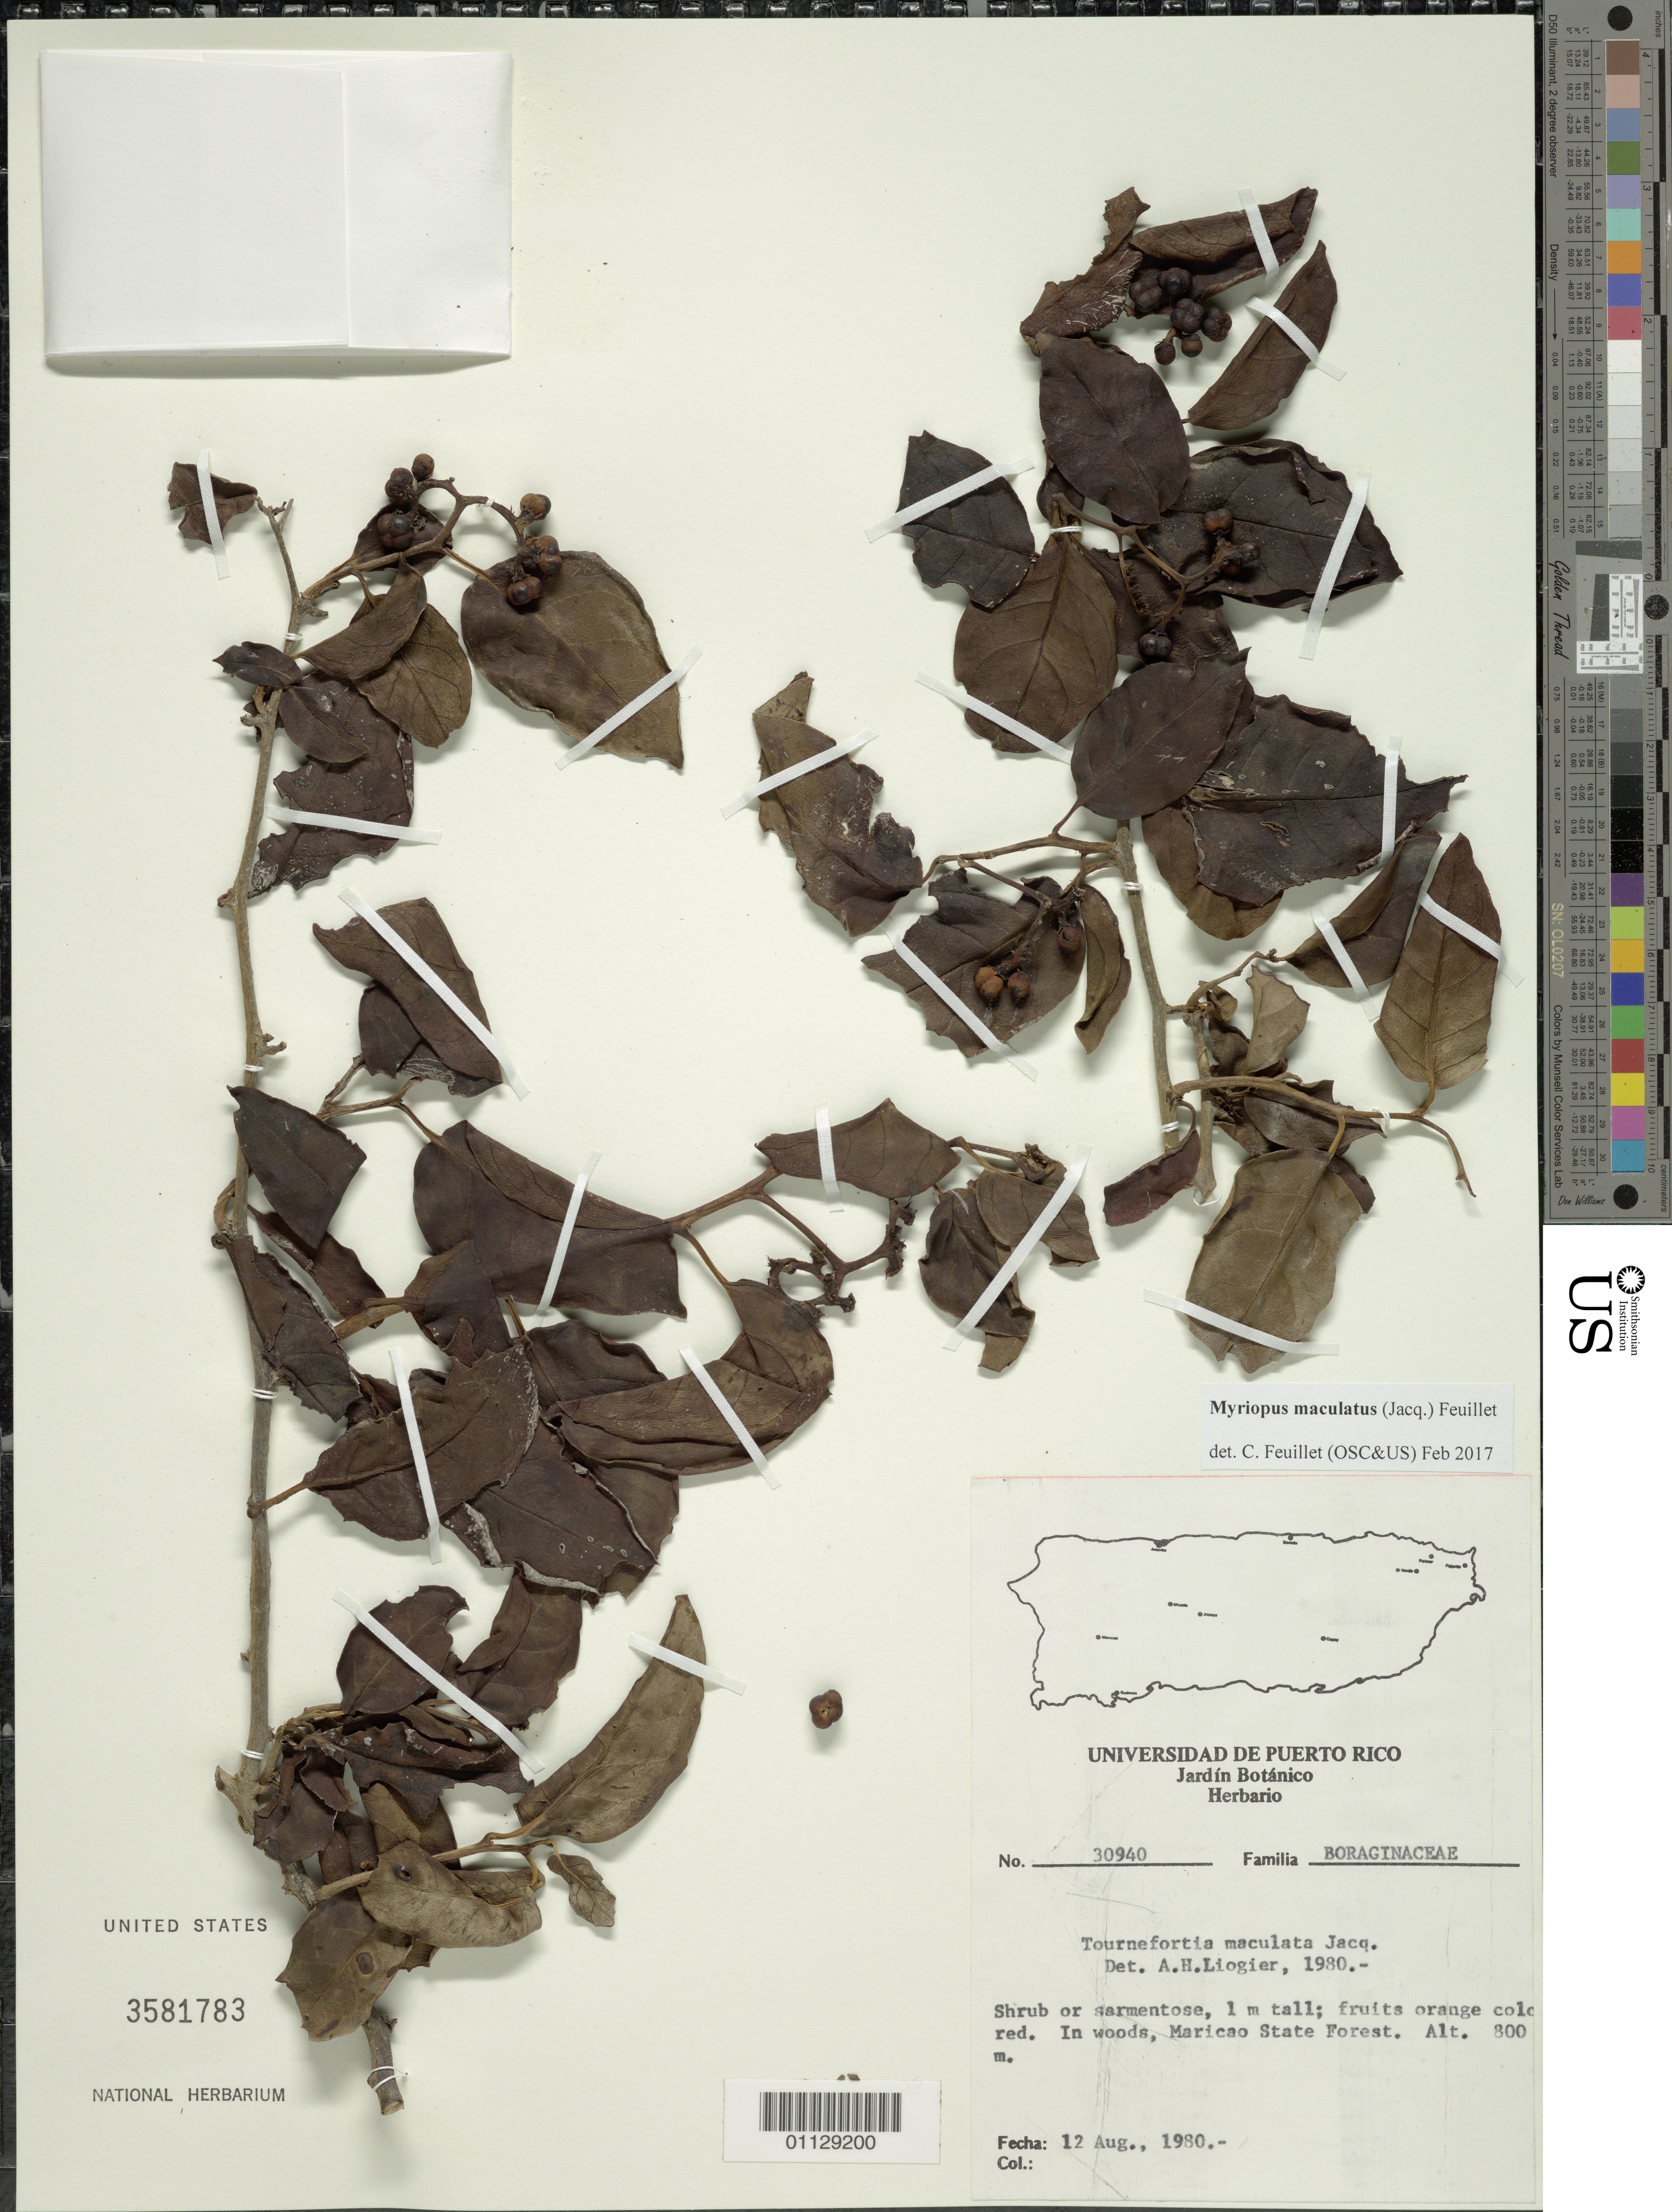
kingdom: Plantae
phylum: Tracheophyta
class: Magnoliopsida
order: Boraginales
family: Heliotropiaceae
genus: Myriopus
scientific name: Myriopus maculatus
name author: (Jacq.) Feuillet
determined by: Feuillet, C.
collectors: A. H. Liogier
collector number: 30940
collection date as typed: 12 Aug 1980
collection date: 1980-08-12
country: Puerto Rico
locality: Maricao State Forest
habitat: In woods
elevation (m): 800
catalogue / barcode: US 3581783